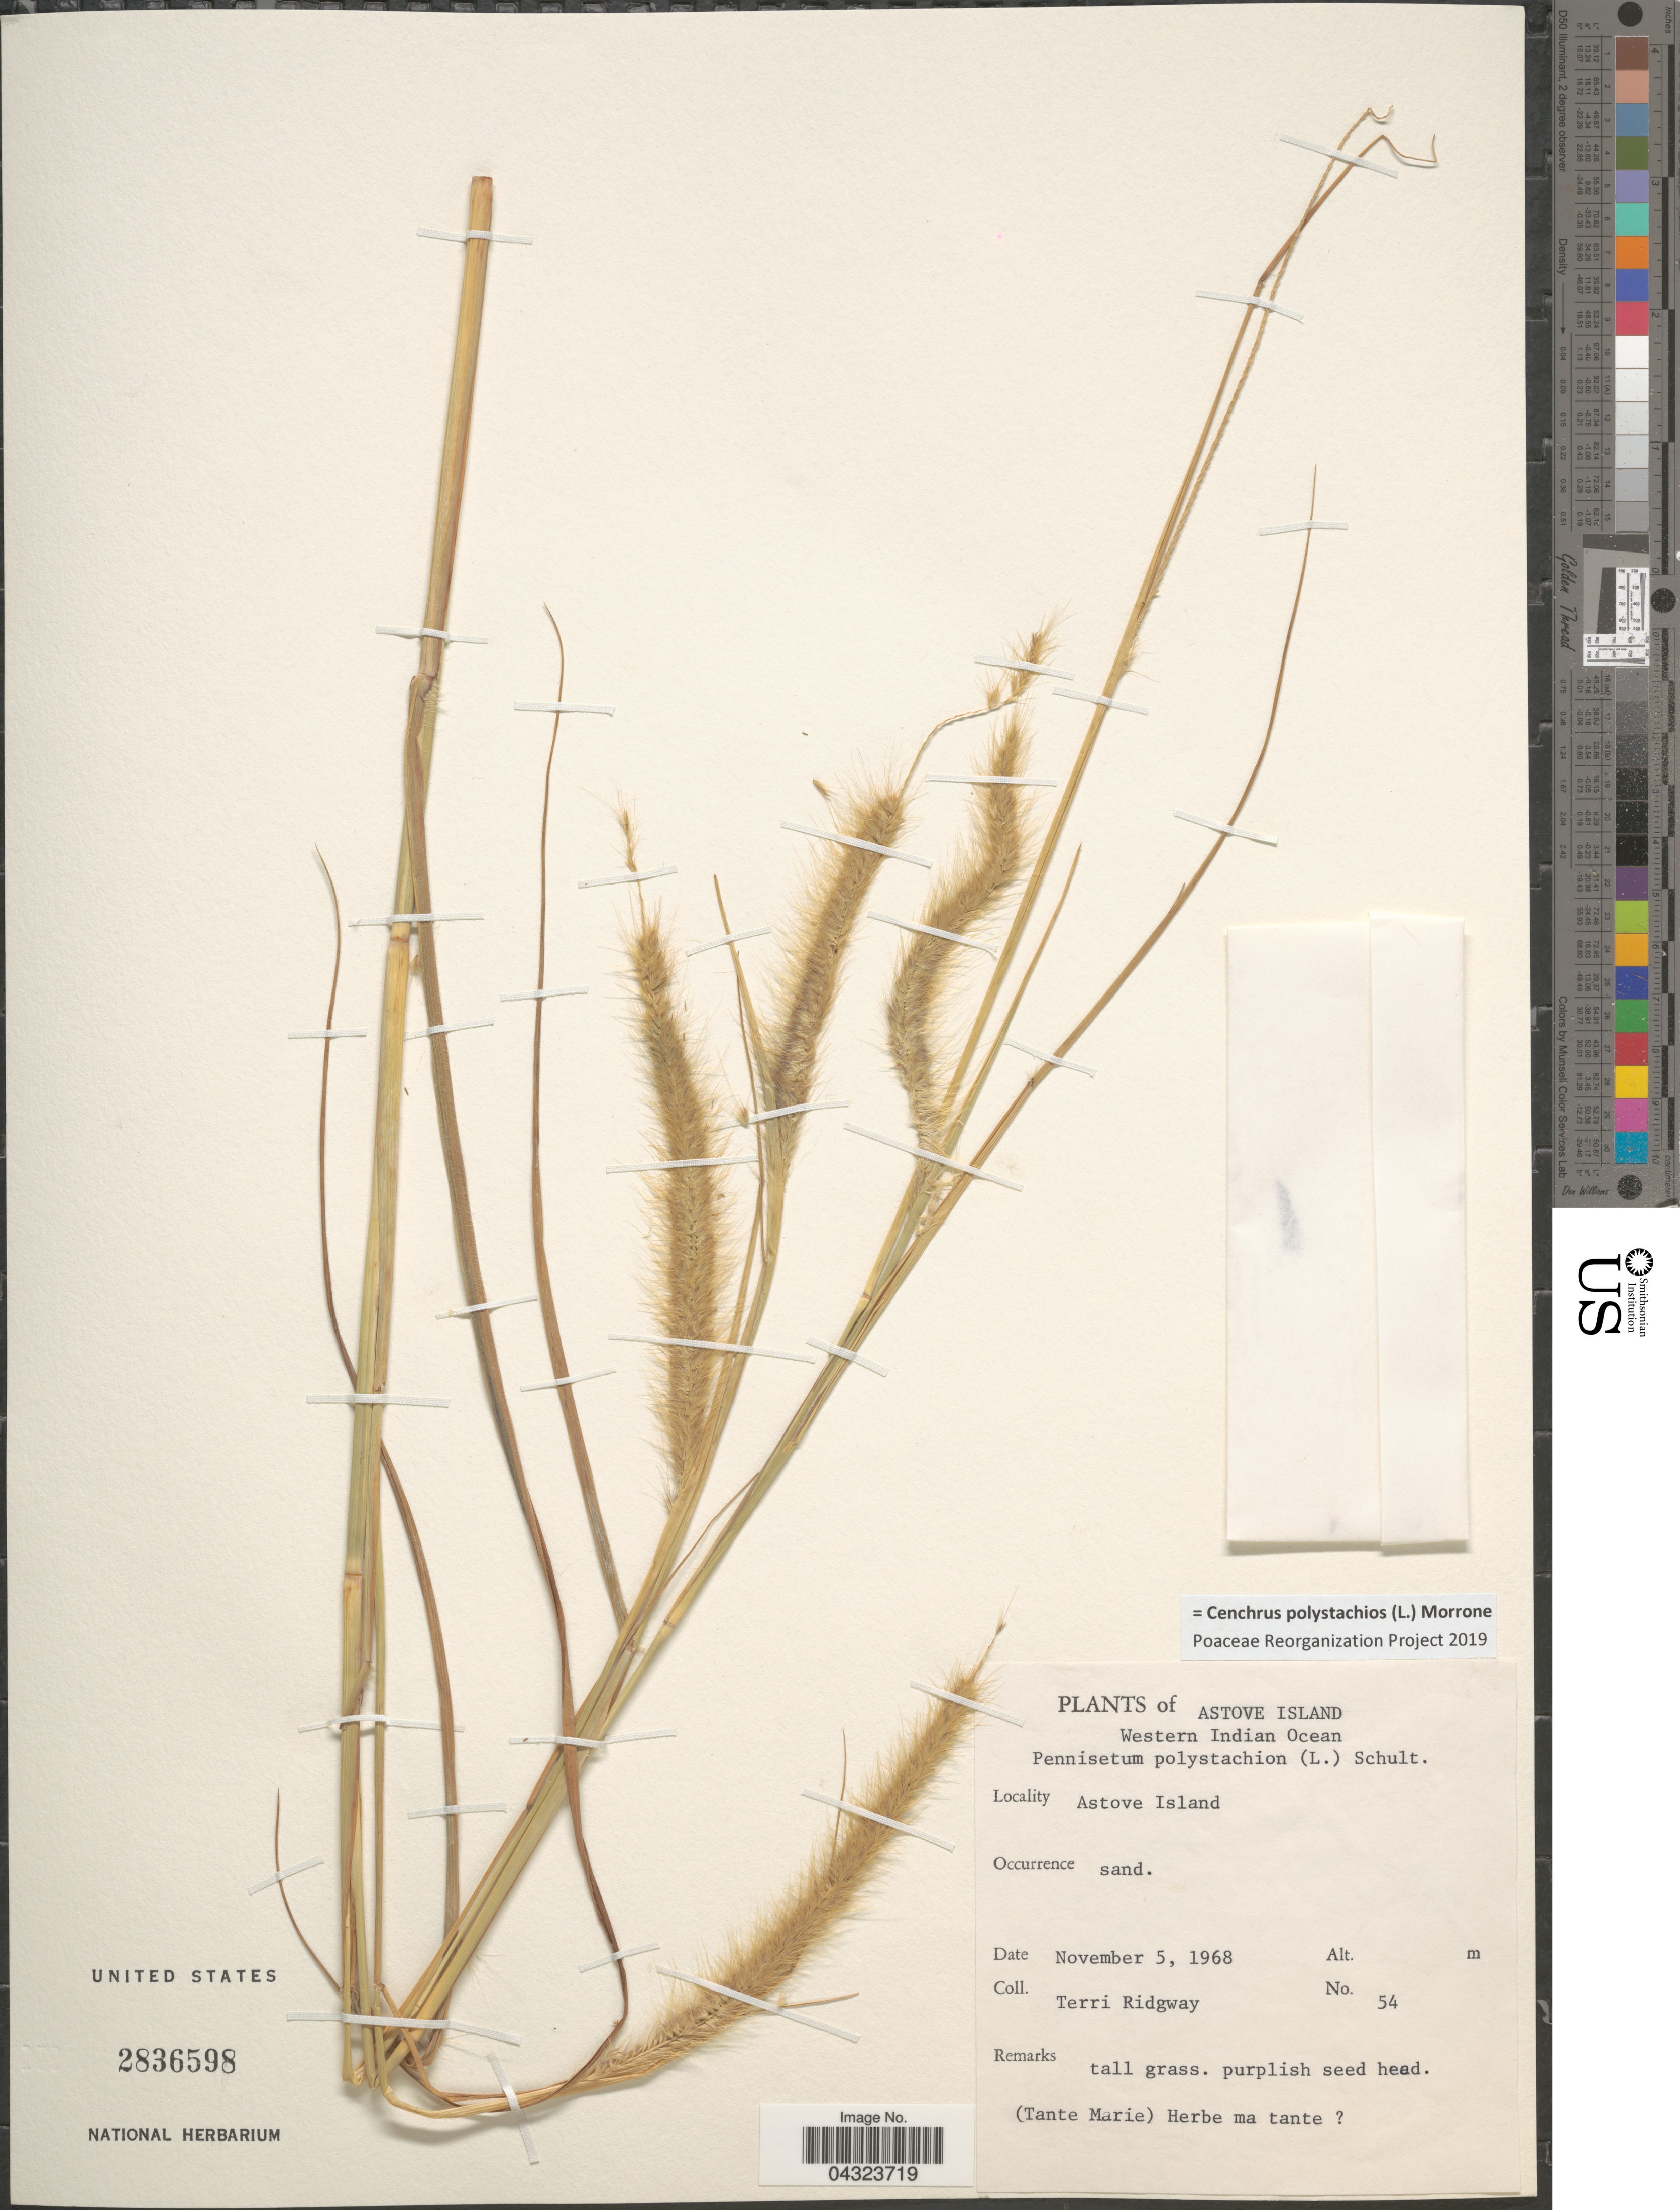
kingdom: Plantae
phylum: Tracheophyta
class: Liliopsida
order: Poales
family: Poaceae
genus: Cenchrus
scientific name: Cenchrus polystachios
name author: (L.) Morrone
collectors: T. Ridgway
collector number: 54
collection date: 1968-11-05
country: Seychelles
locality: Astove Island. Western Indian Ocean. Astove Island.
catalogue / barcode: US 2836598